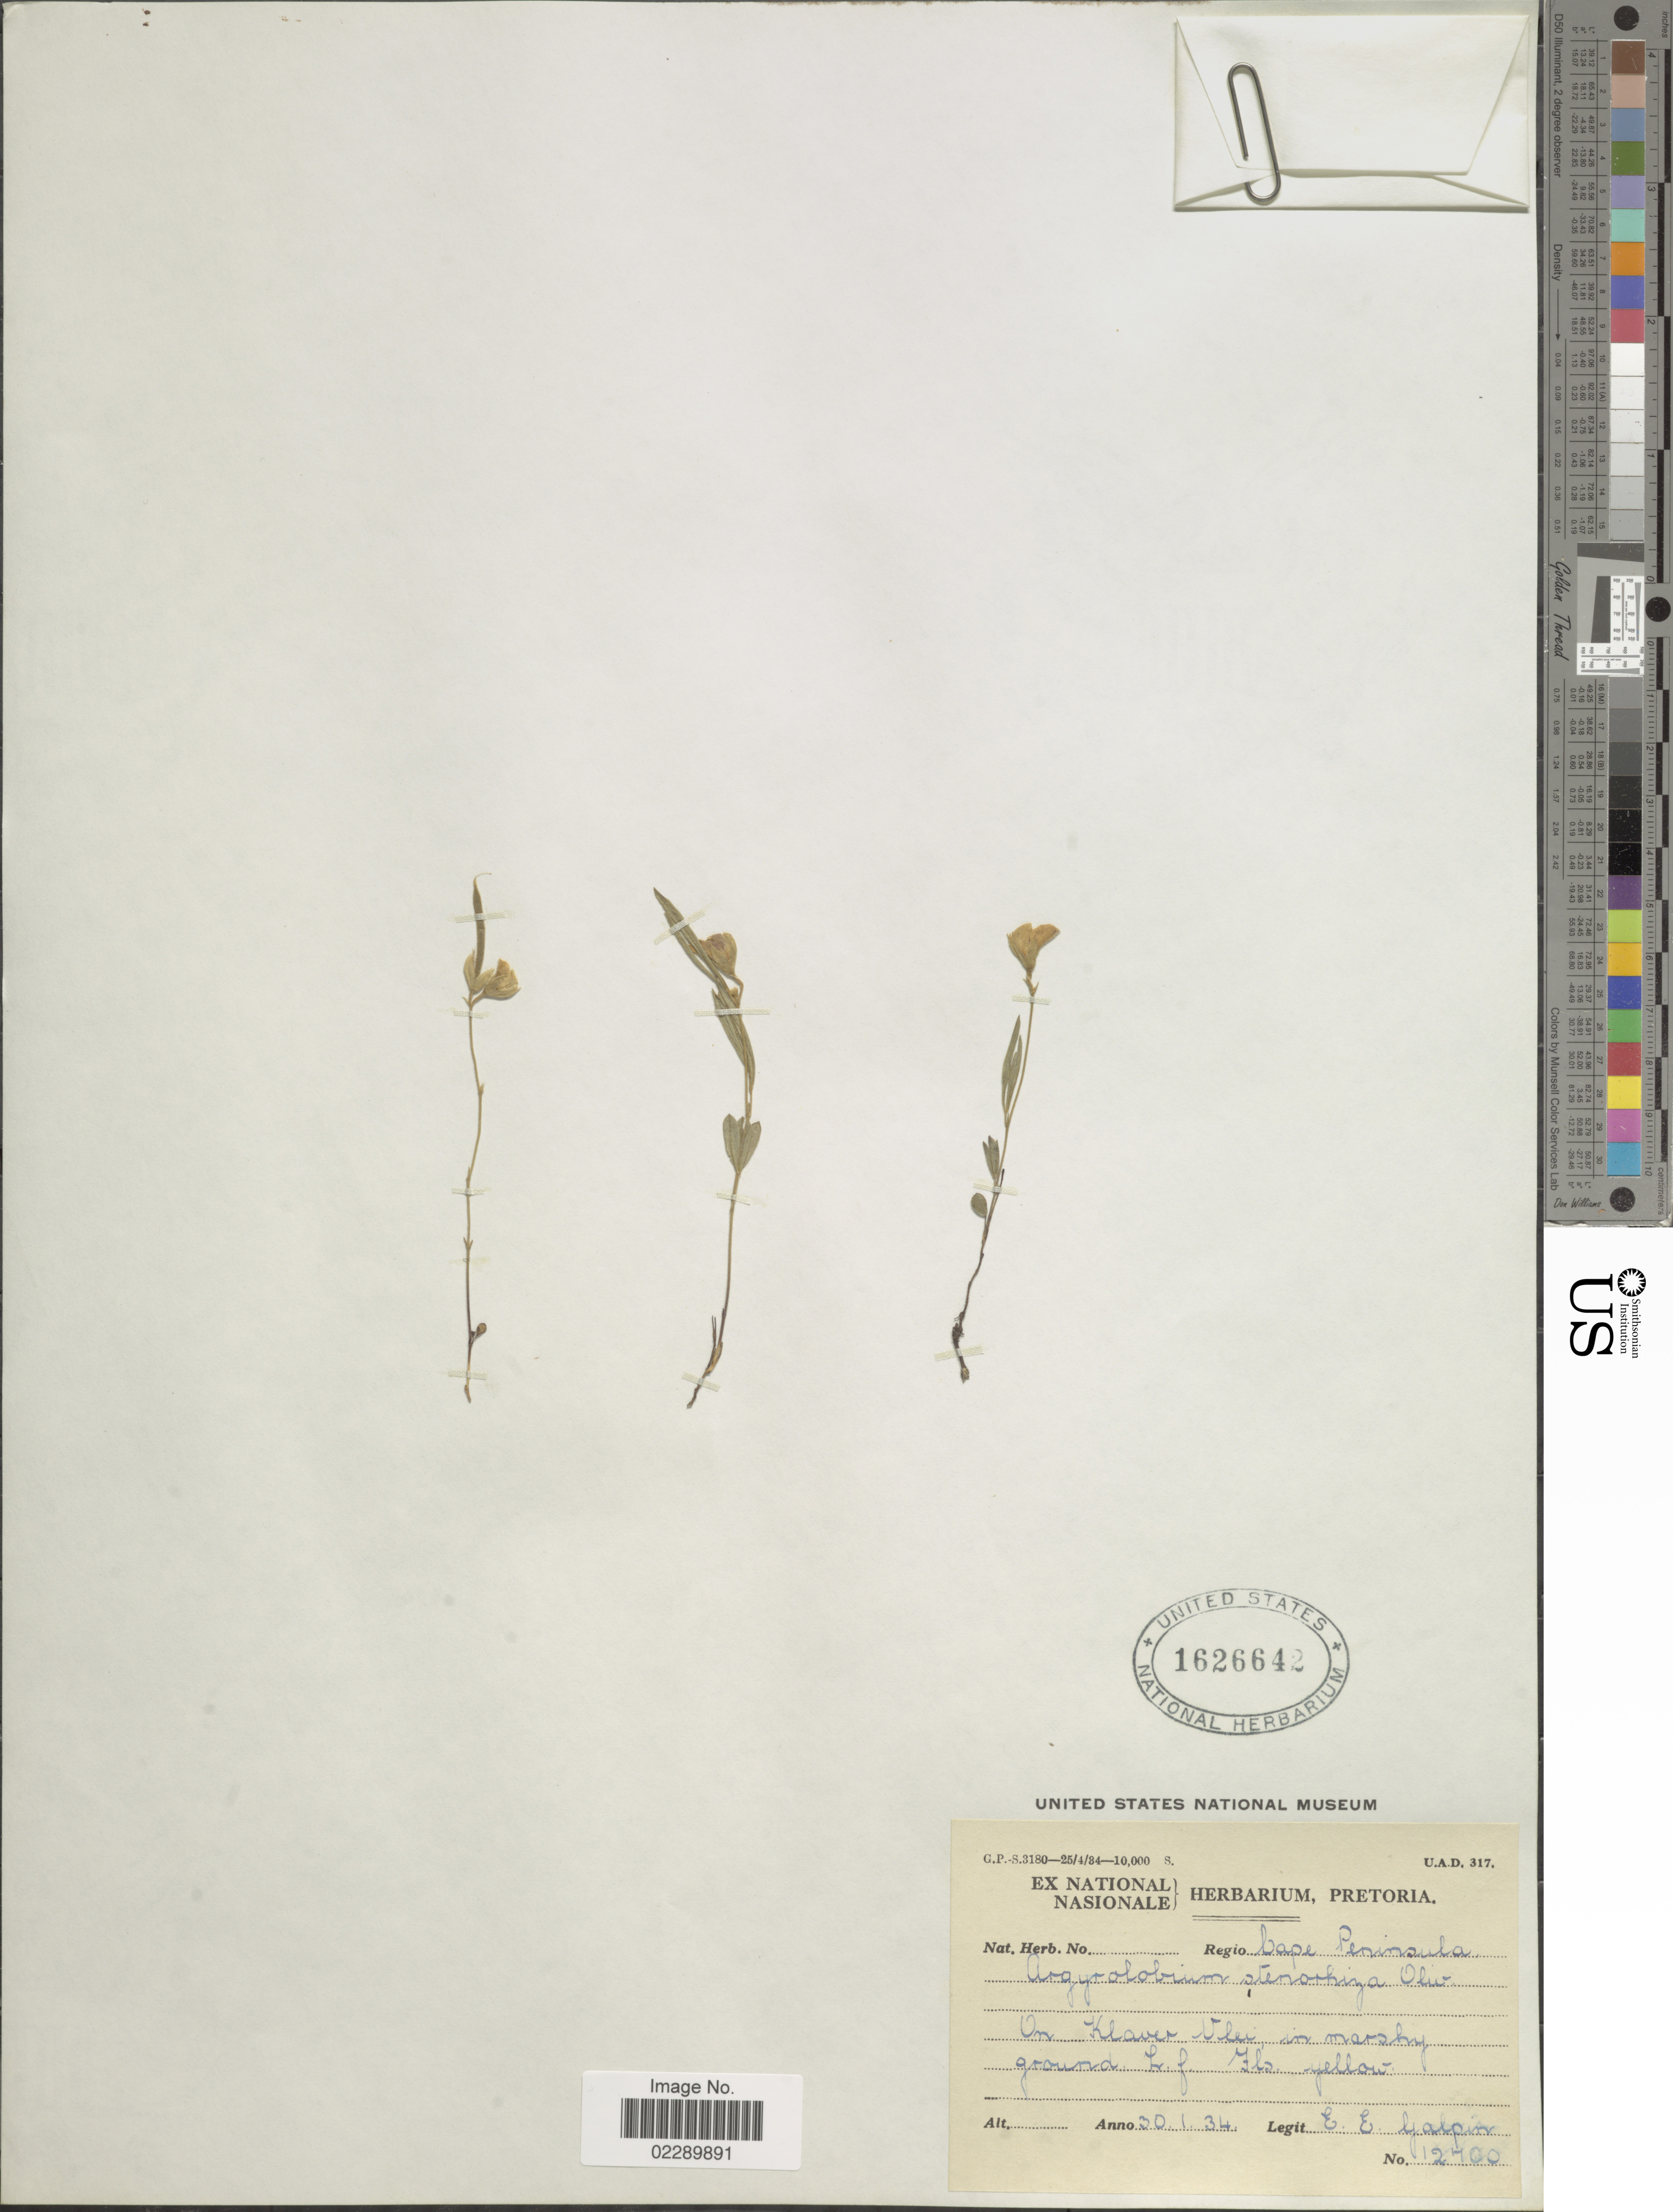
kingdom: Plantae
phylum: Tracheophyta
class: Magnoliopsida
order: Fabales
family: Fabaceae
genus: Argyrolobium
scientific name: Argyrolobium stenorrhizon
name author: Oliv.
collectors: E. Galpin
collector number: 2700*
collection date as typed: Transcribed d/m/y: 30/1/34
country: South Africa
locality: On Klaver Vlei, on marshy ground L.f.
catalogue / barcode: US 1626642